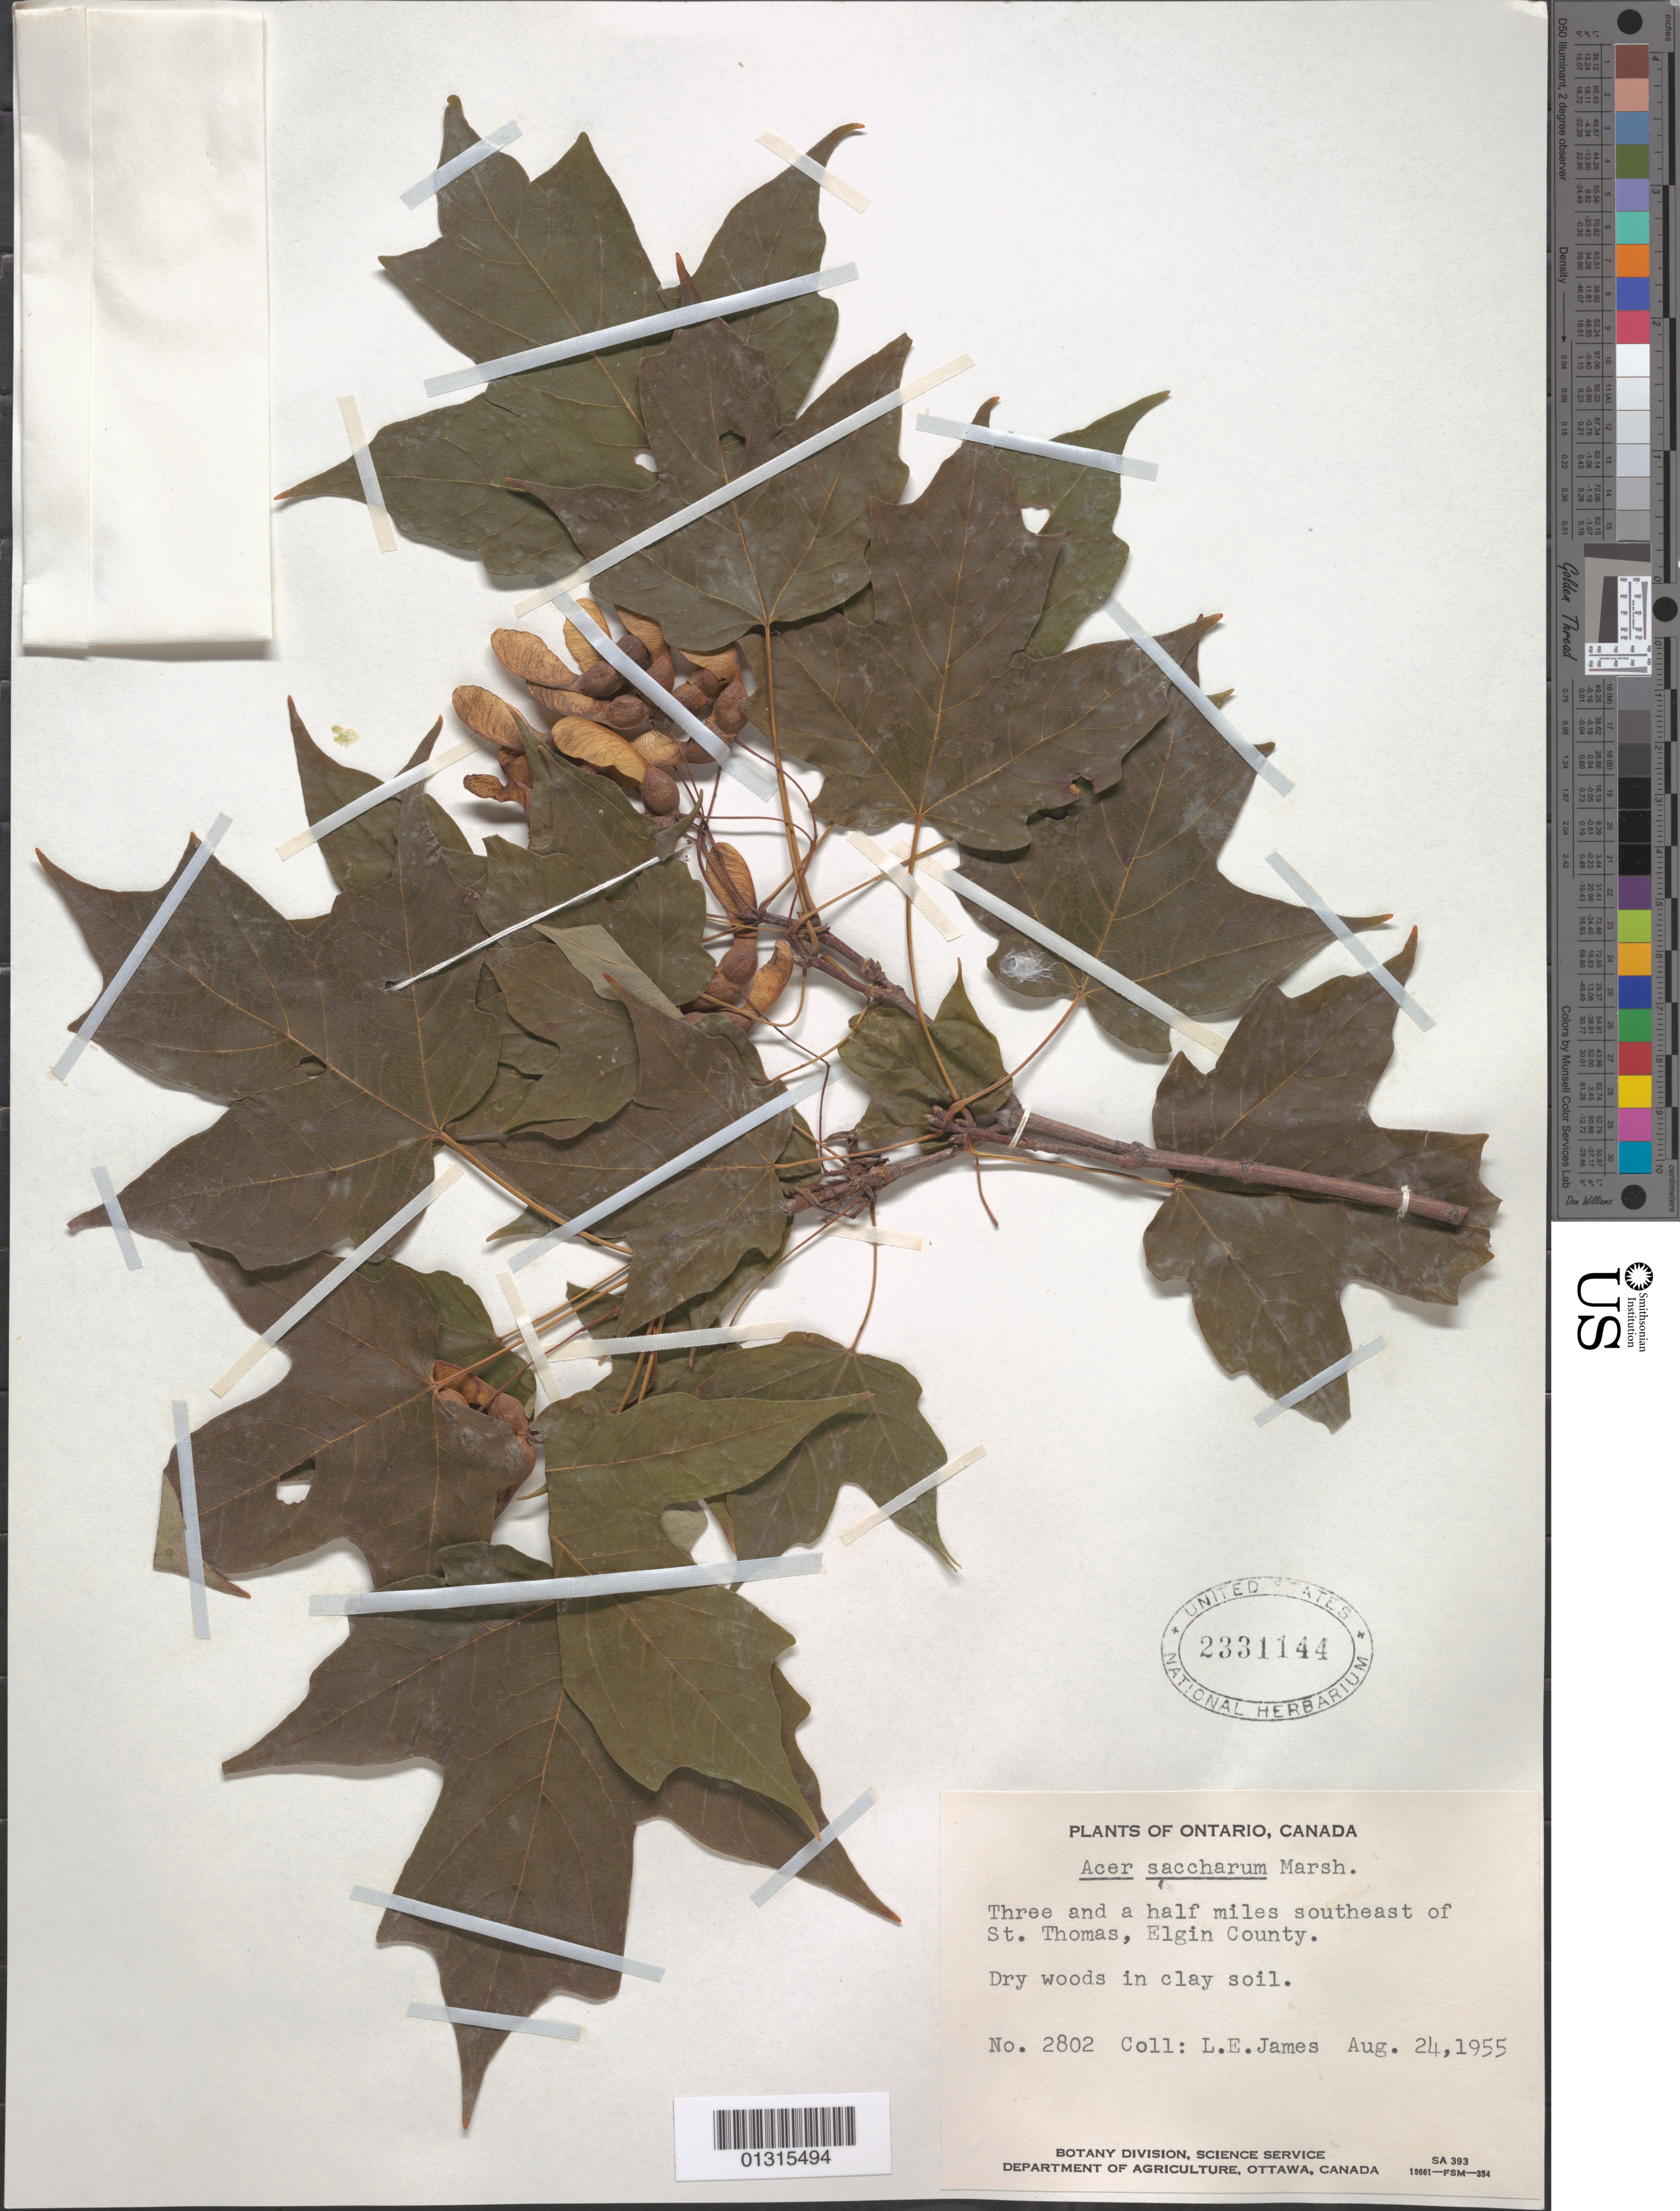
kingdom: Plantae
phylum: Tracheophyta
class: Magnoliopsida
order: Sapindales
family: Sapindaceae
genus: Acer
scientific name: Acer saccharum subsp. skutchii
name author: (Rehder) A.E. Murray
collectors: L. E. James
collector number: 2802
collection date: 1955-08-24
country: Canada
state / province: Ontario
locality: Elgin County, 3.5 miles SE of St. Thomas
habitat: Dry woods on clay soil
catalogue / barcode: US 2331144